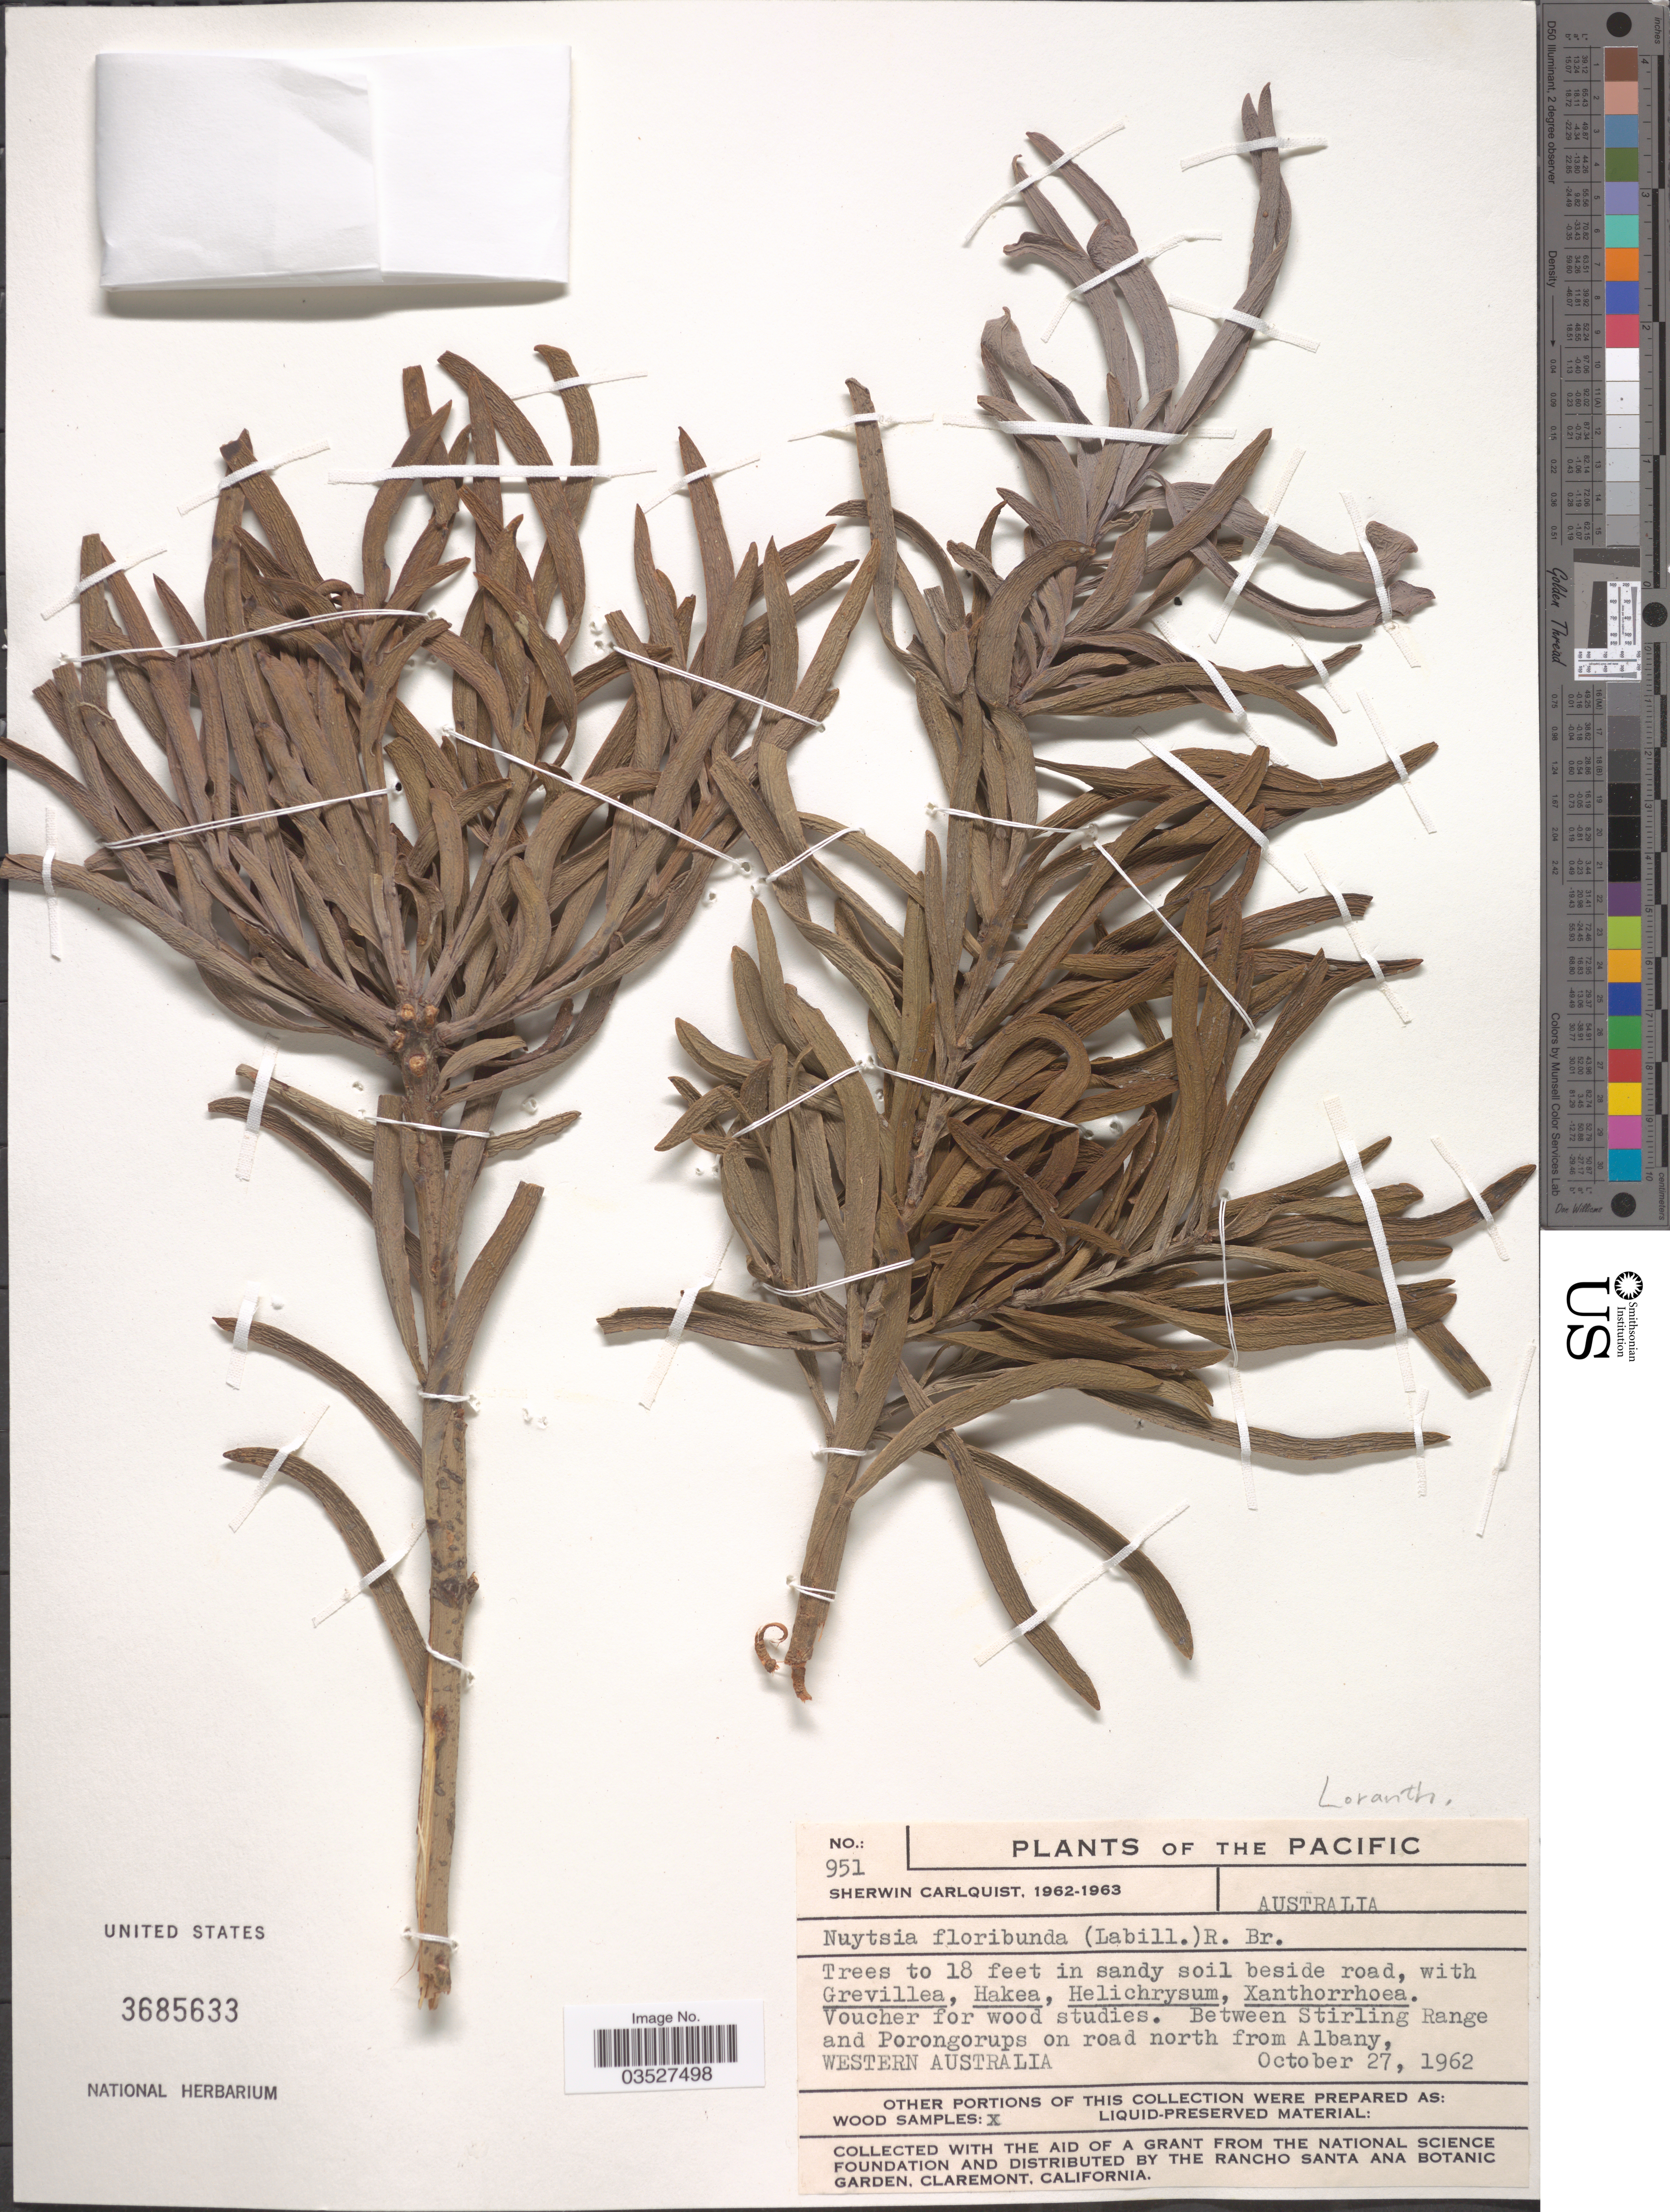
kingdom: Plantae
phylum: Tracheophyta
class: Magnoliopsida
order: Santalales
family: Loranthaceae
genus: Nuytsia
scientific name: Nuytsia floribunda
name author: (Labill.) R. Br. ex G. Don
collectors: S. Carlquist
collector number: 951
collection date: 1962-10-27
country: Australia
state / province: Western Australia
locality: The Pacific. Between Stirling Range and Porongorups on road north from Albany.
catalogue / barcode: US 3685633